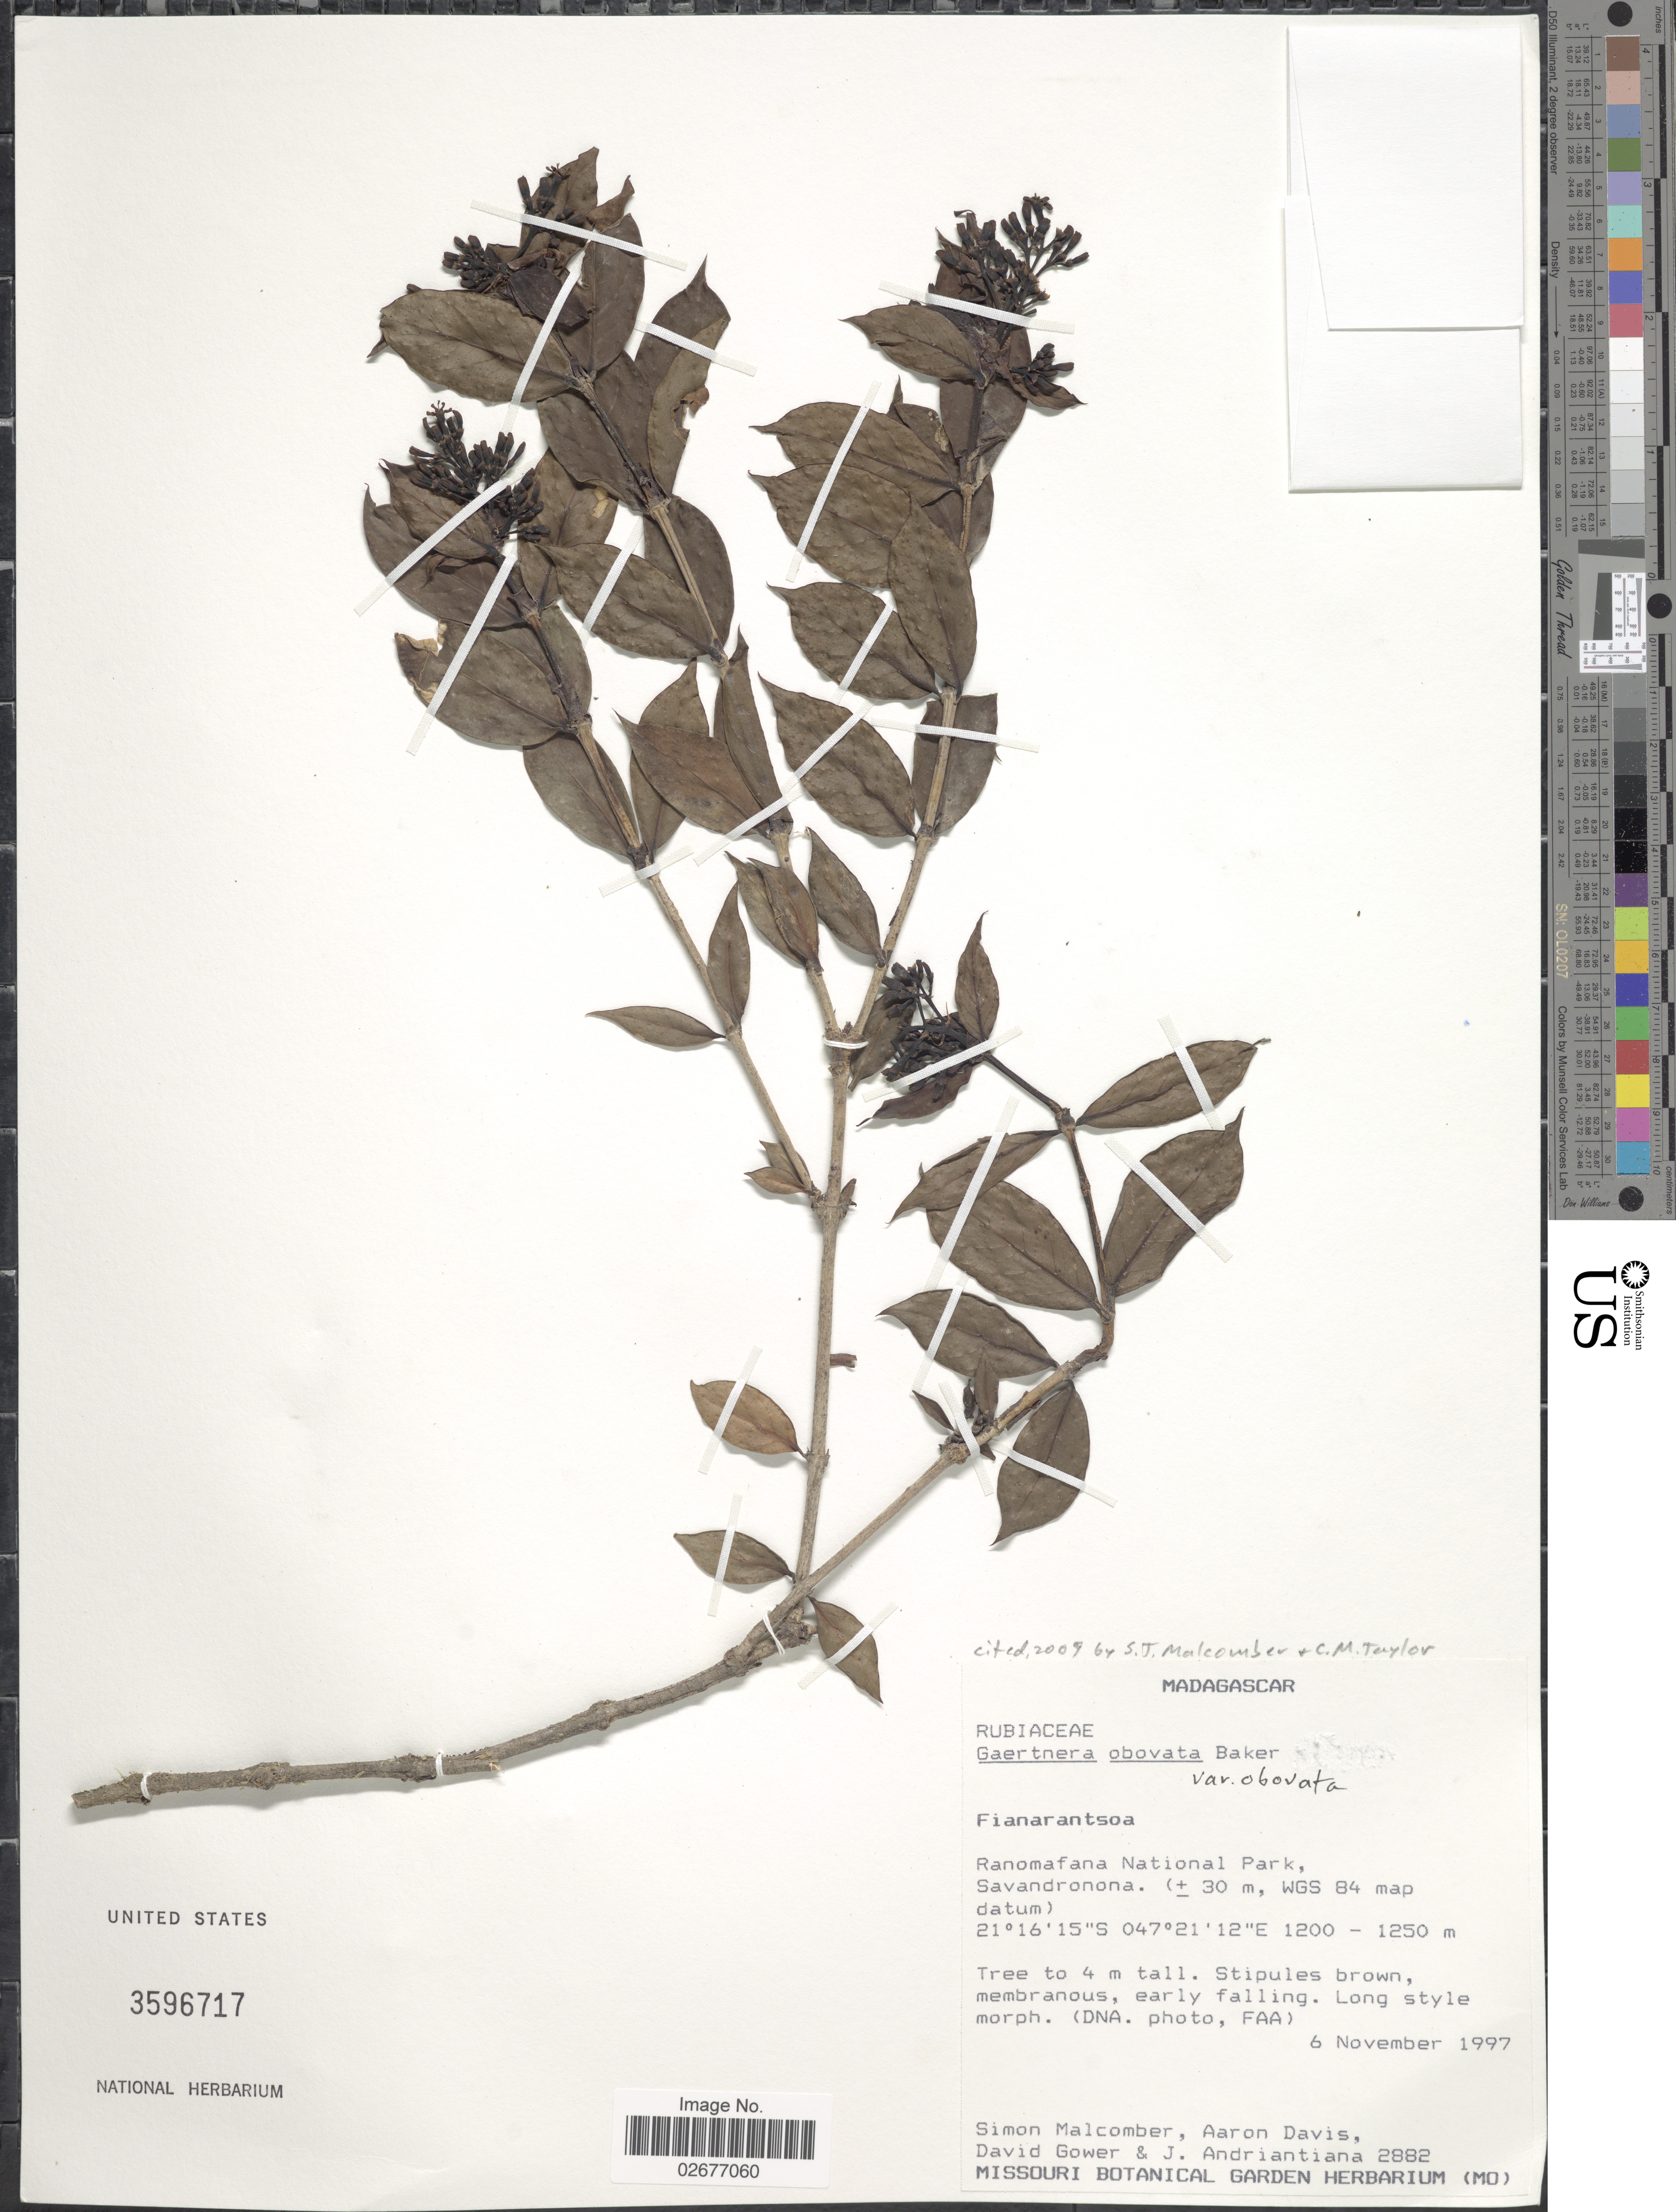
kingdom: Plantae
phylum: Tracheophyta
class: Magnoliopsida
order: Gentianales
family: Rubiaceae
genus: Gaertnera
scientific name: Gaertnera obovata var. obovata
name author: Baker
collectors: S. T. Malcomber, A. P. Davis, D. Gower & J. Andriantiana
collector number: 2882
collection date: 1997-11-06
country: Madagascar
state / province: Haute Matsiatra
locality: Ranomafana National Park, Savandronona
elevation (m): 1200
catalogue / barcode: US 3596717